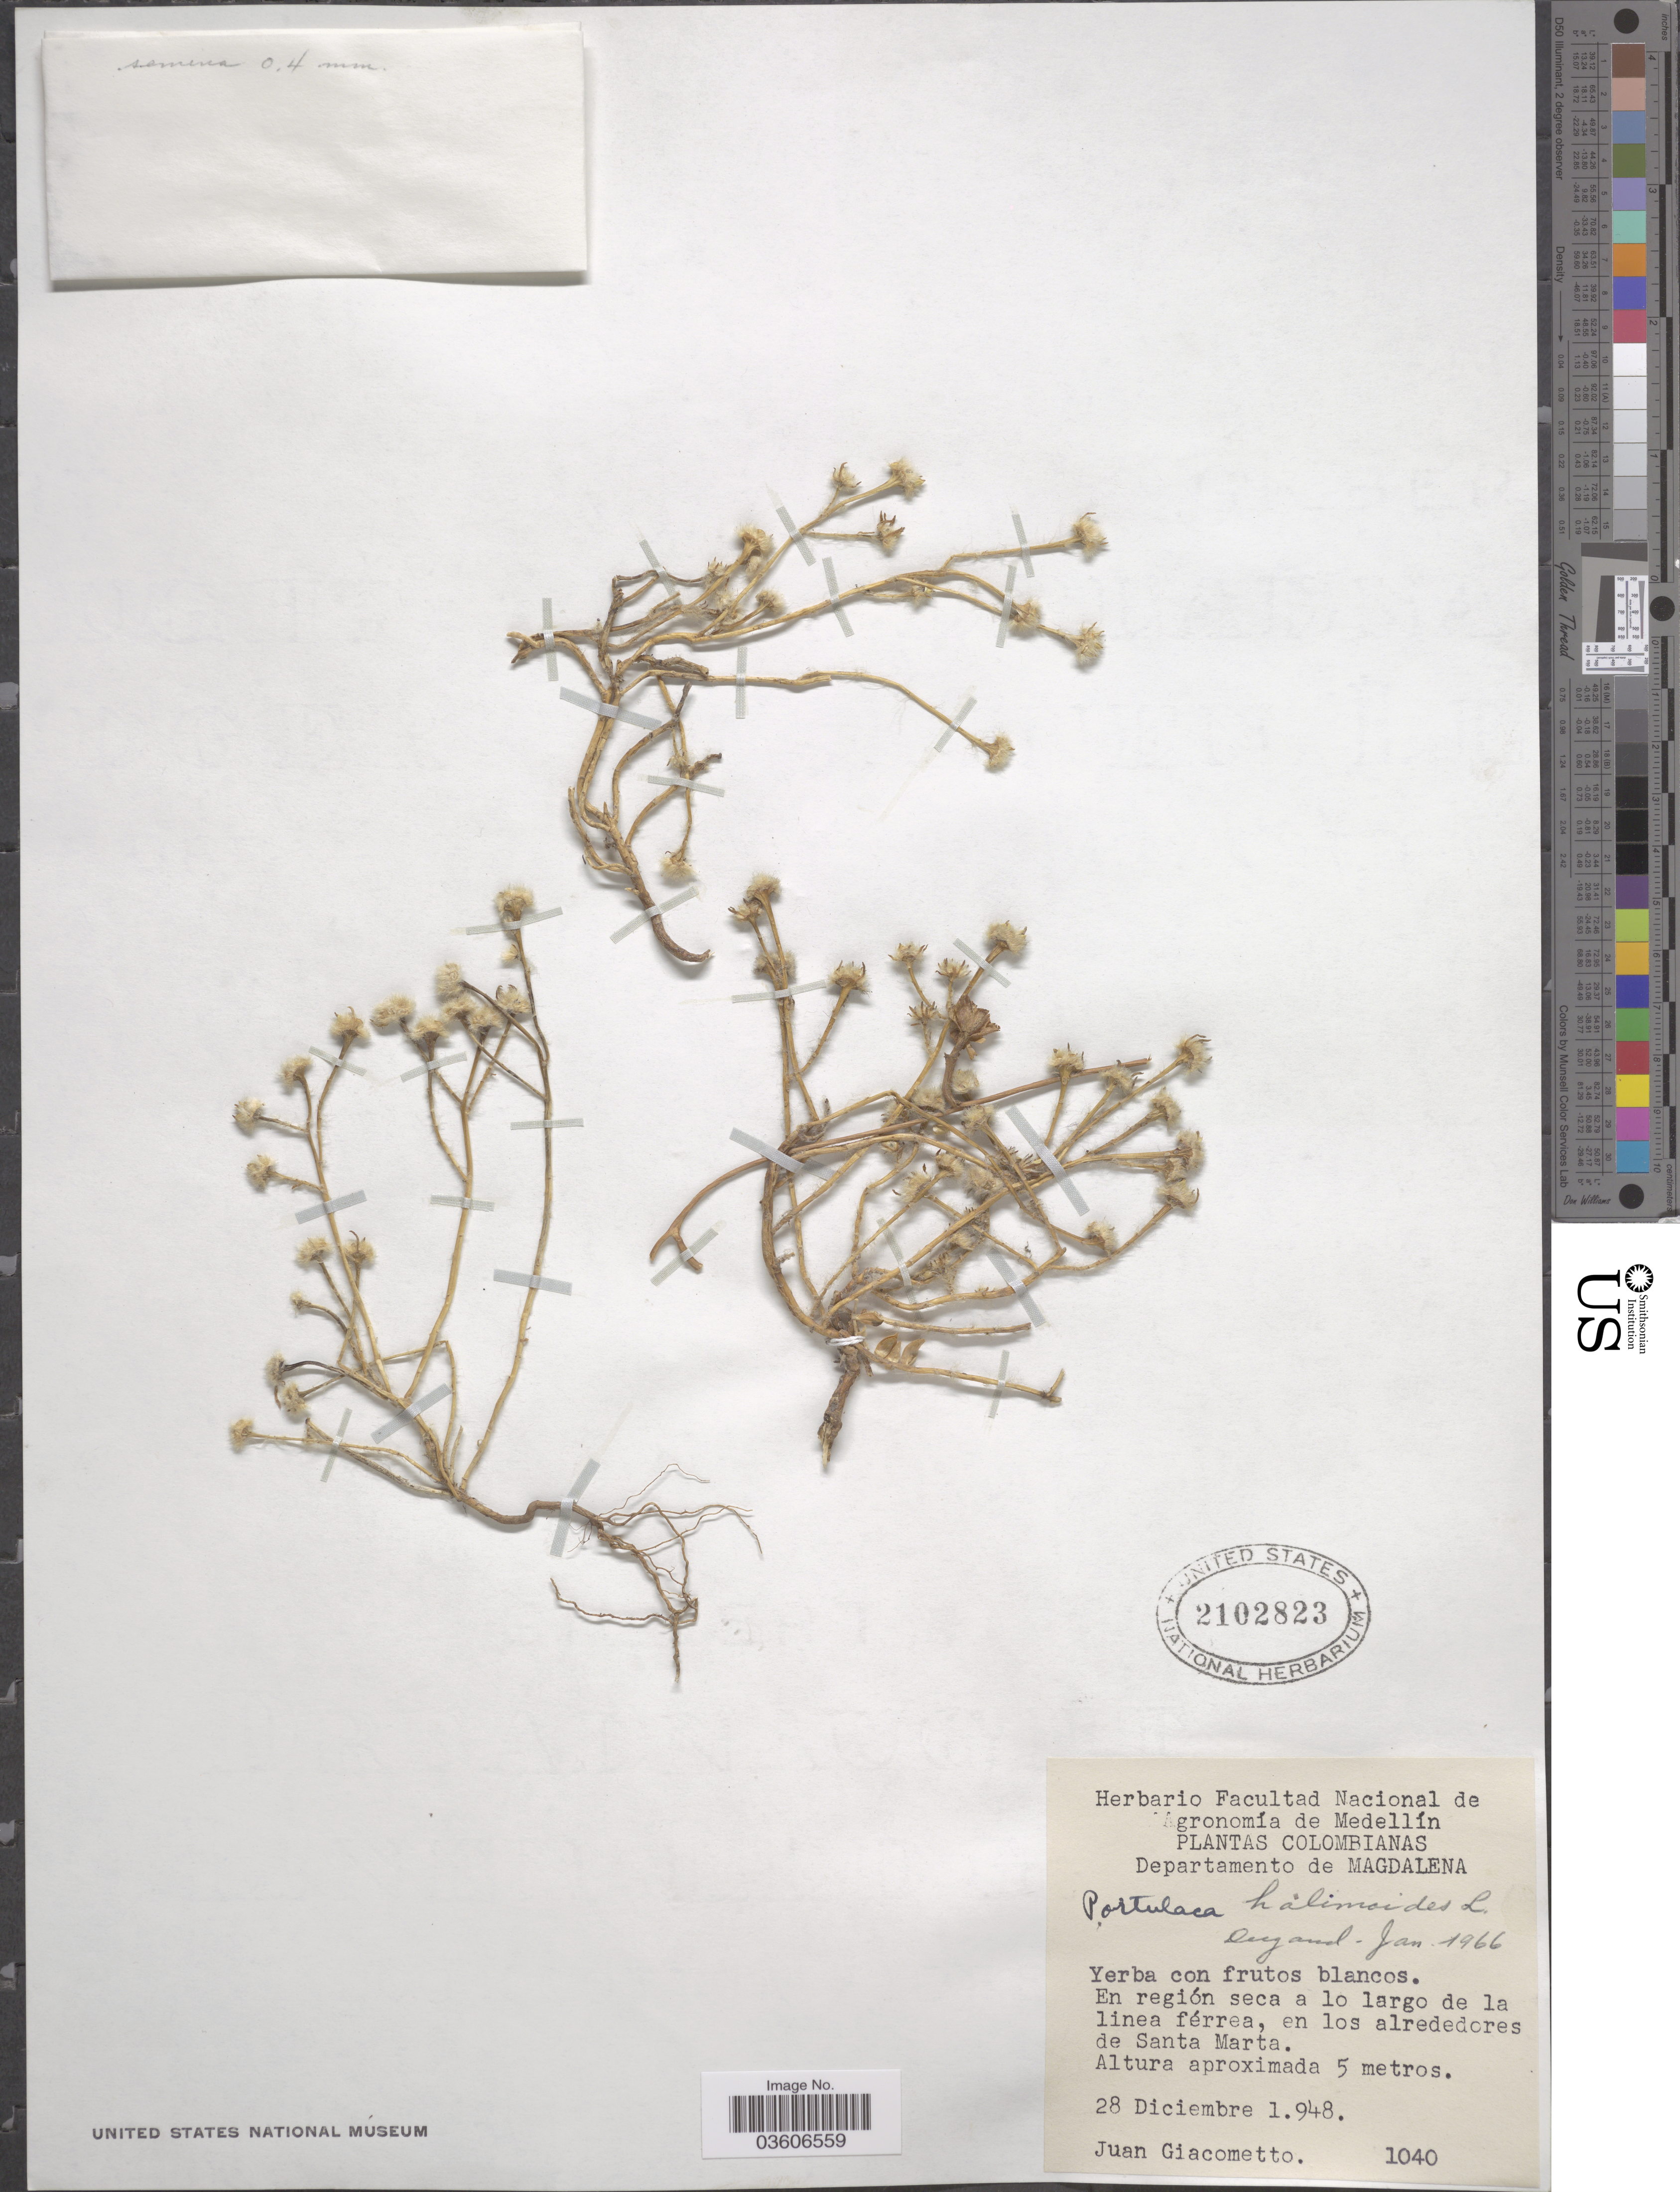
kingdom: Plantae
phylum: Tracheophyta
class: Magnoliopsida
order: Caryophyllales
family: Portulacaceae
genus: Portulaca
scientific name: Portulaca halimoides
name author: L.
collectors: J. Giacometto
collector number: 1040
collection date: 1948-12-28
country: Colombia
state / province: Magdalena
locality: Departamento de Magdalena. En los alrededores de Santa Marta.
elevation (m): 5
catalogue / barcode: US 2102823